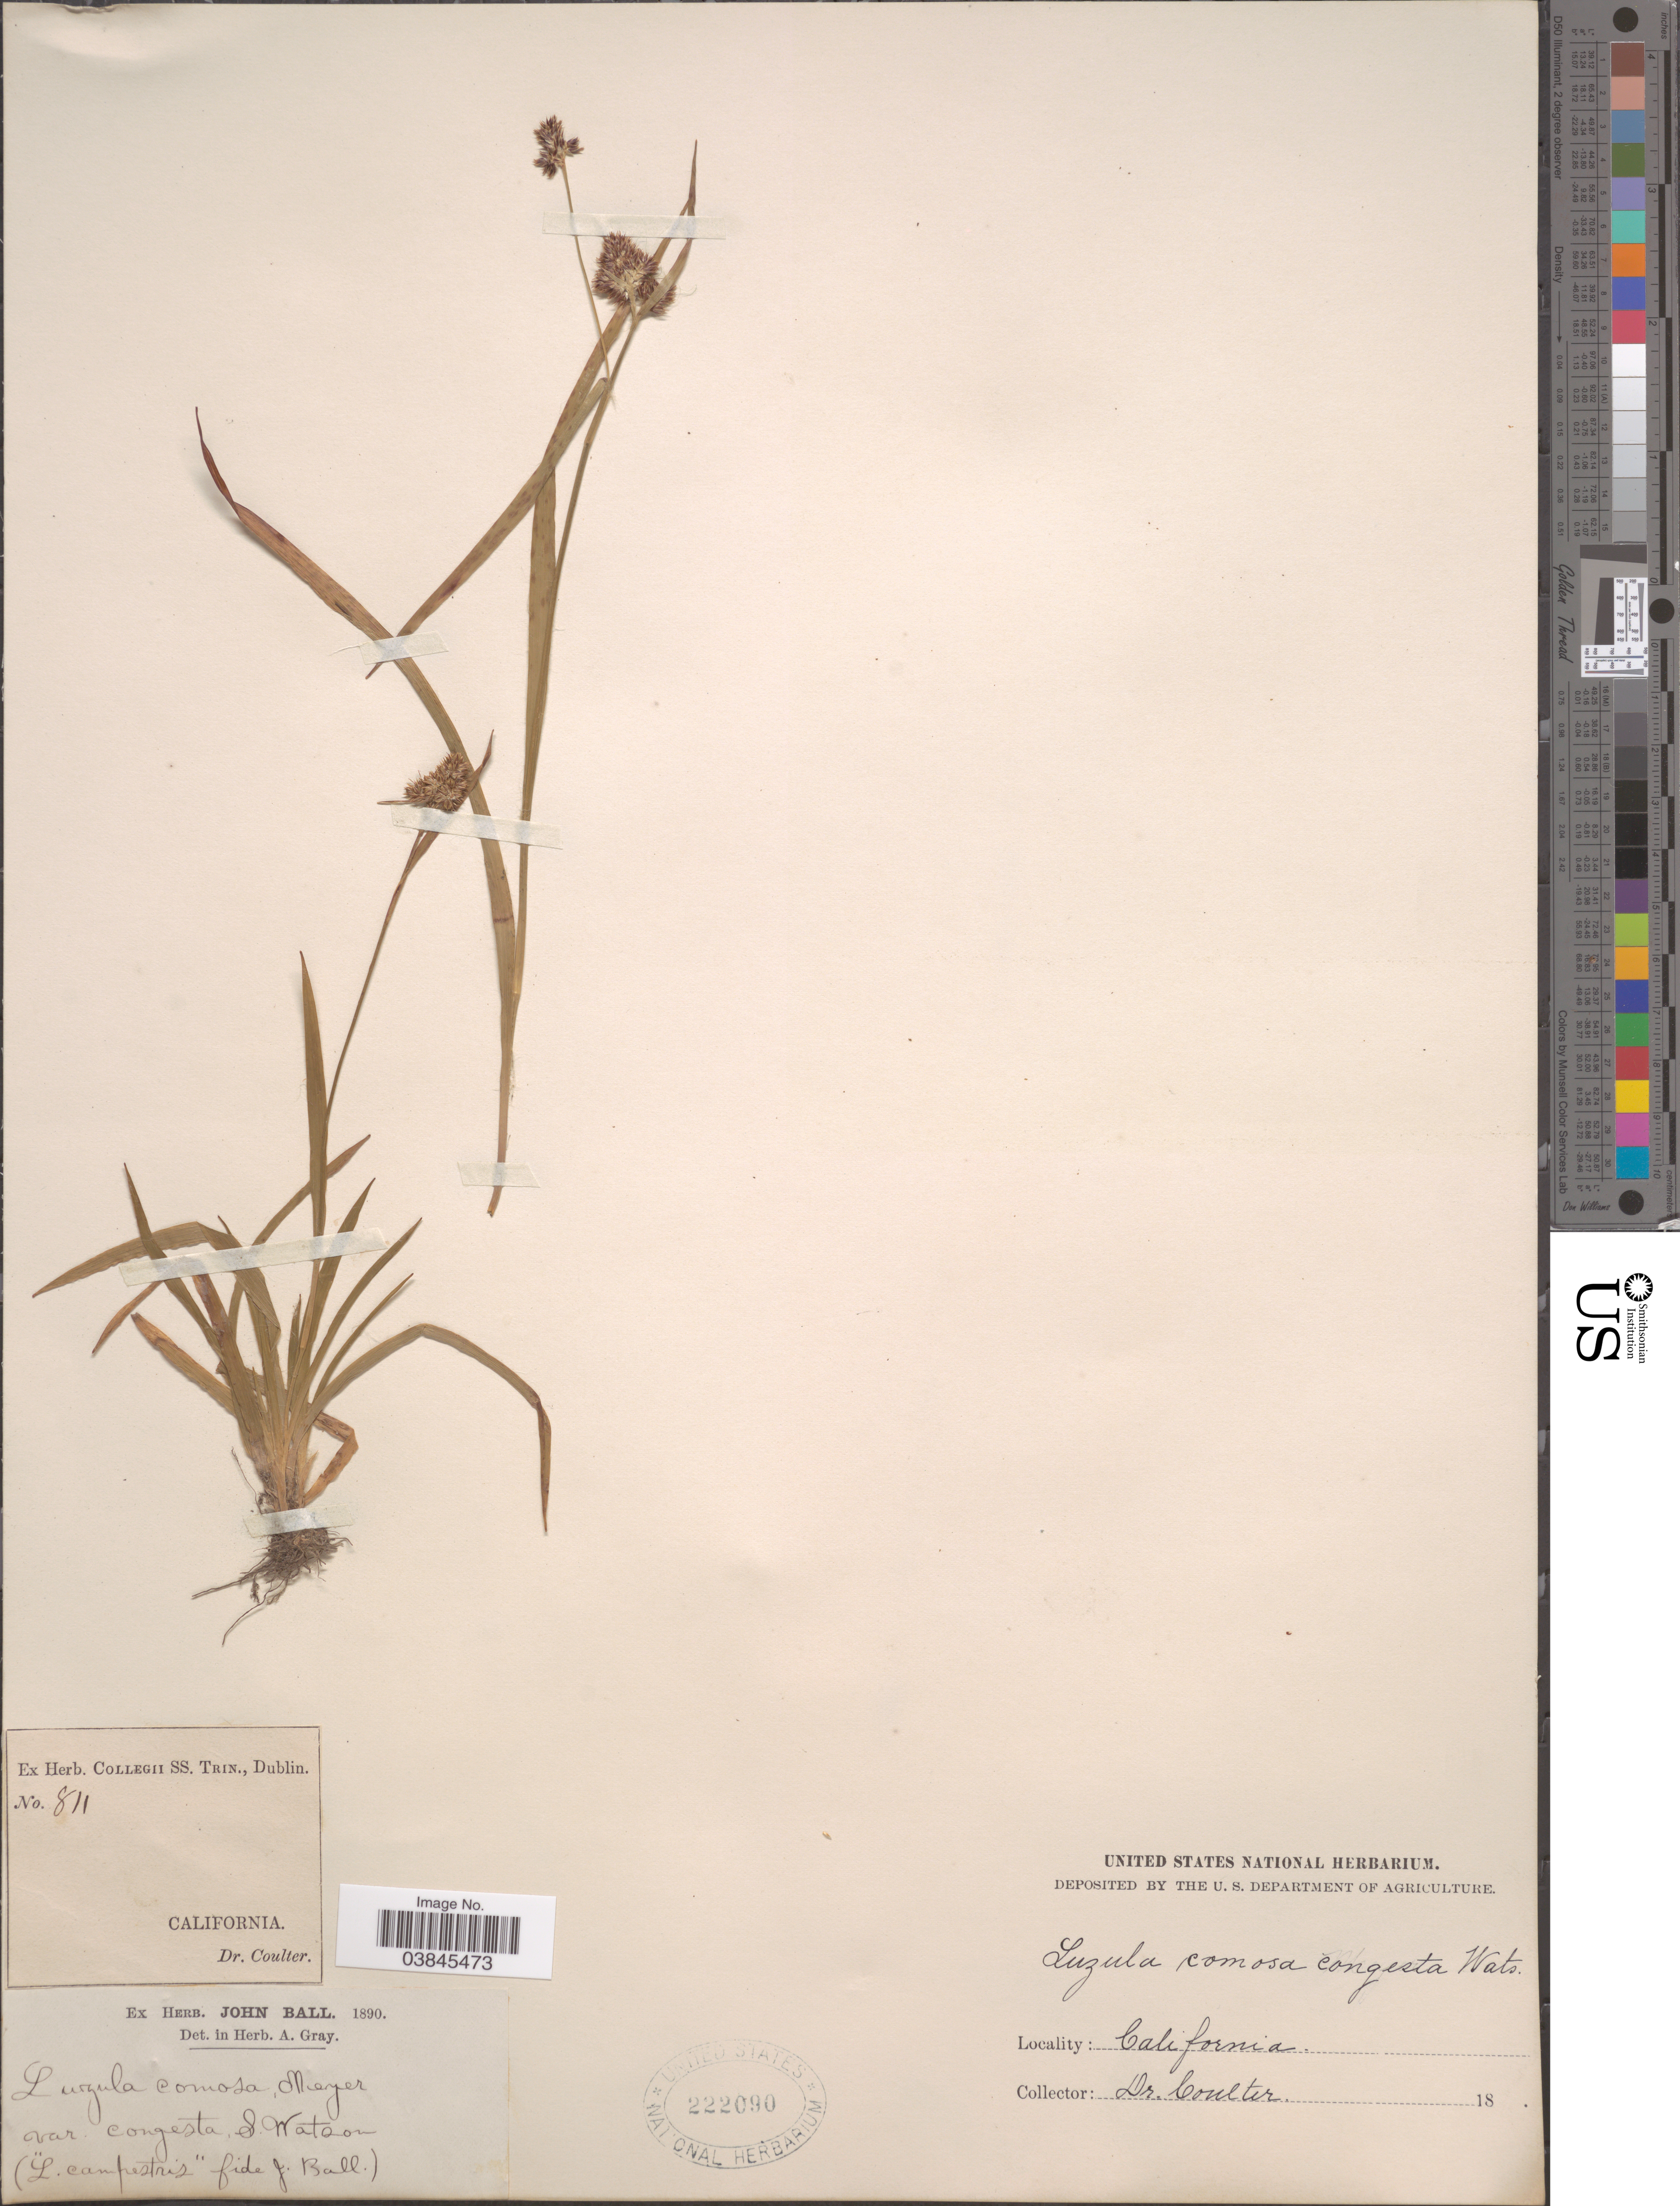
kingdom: Plantae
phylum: Tracheophyta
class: Liliopsida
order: Poales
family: Juncaceae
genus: Luzula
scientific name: Luzula campestris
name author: (L.) DC.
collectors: Coulter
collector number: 811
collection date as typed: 18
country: United States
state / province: California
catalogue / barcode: US 222090